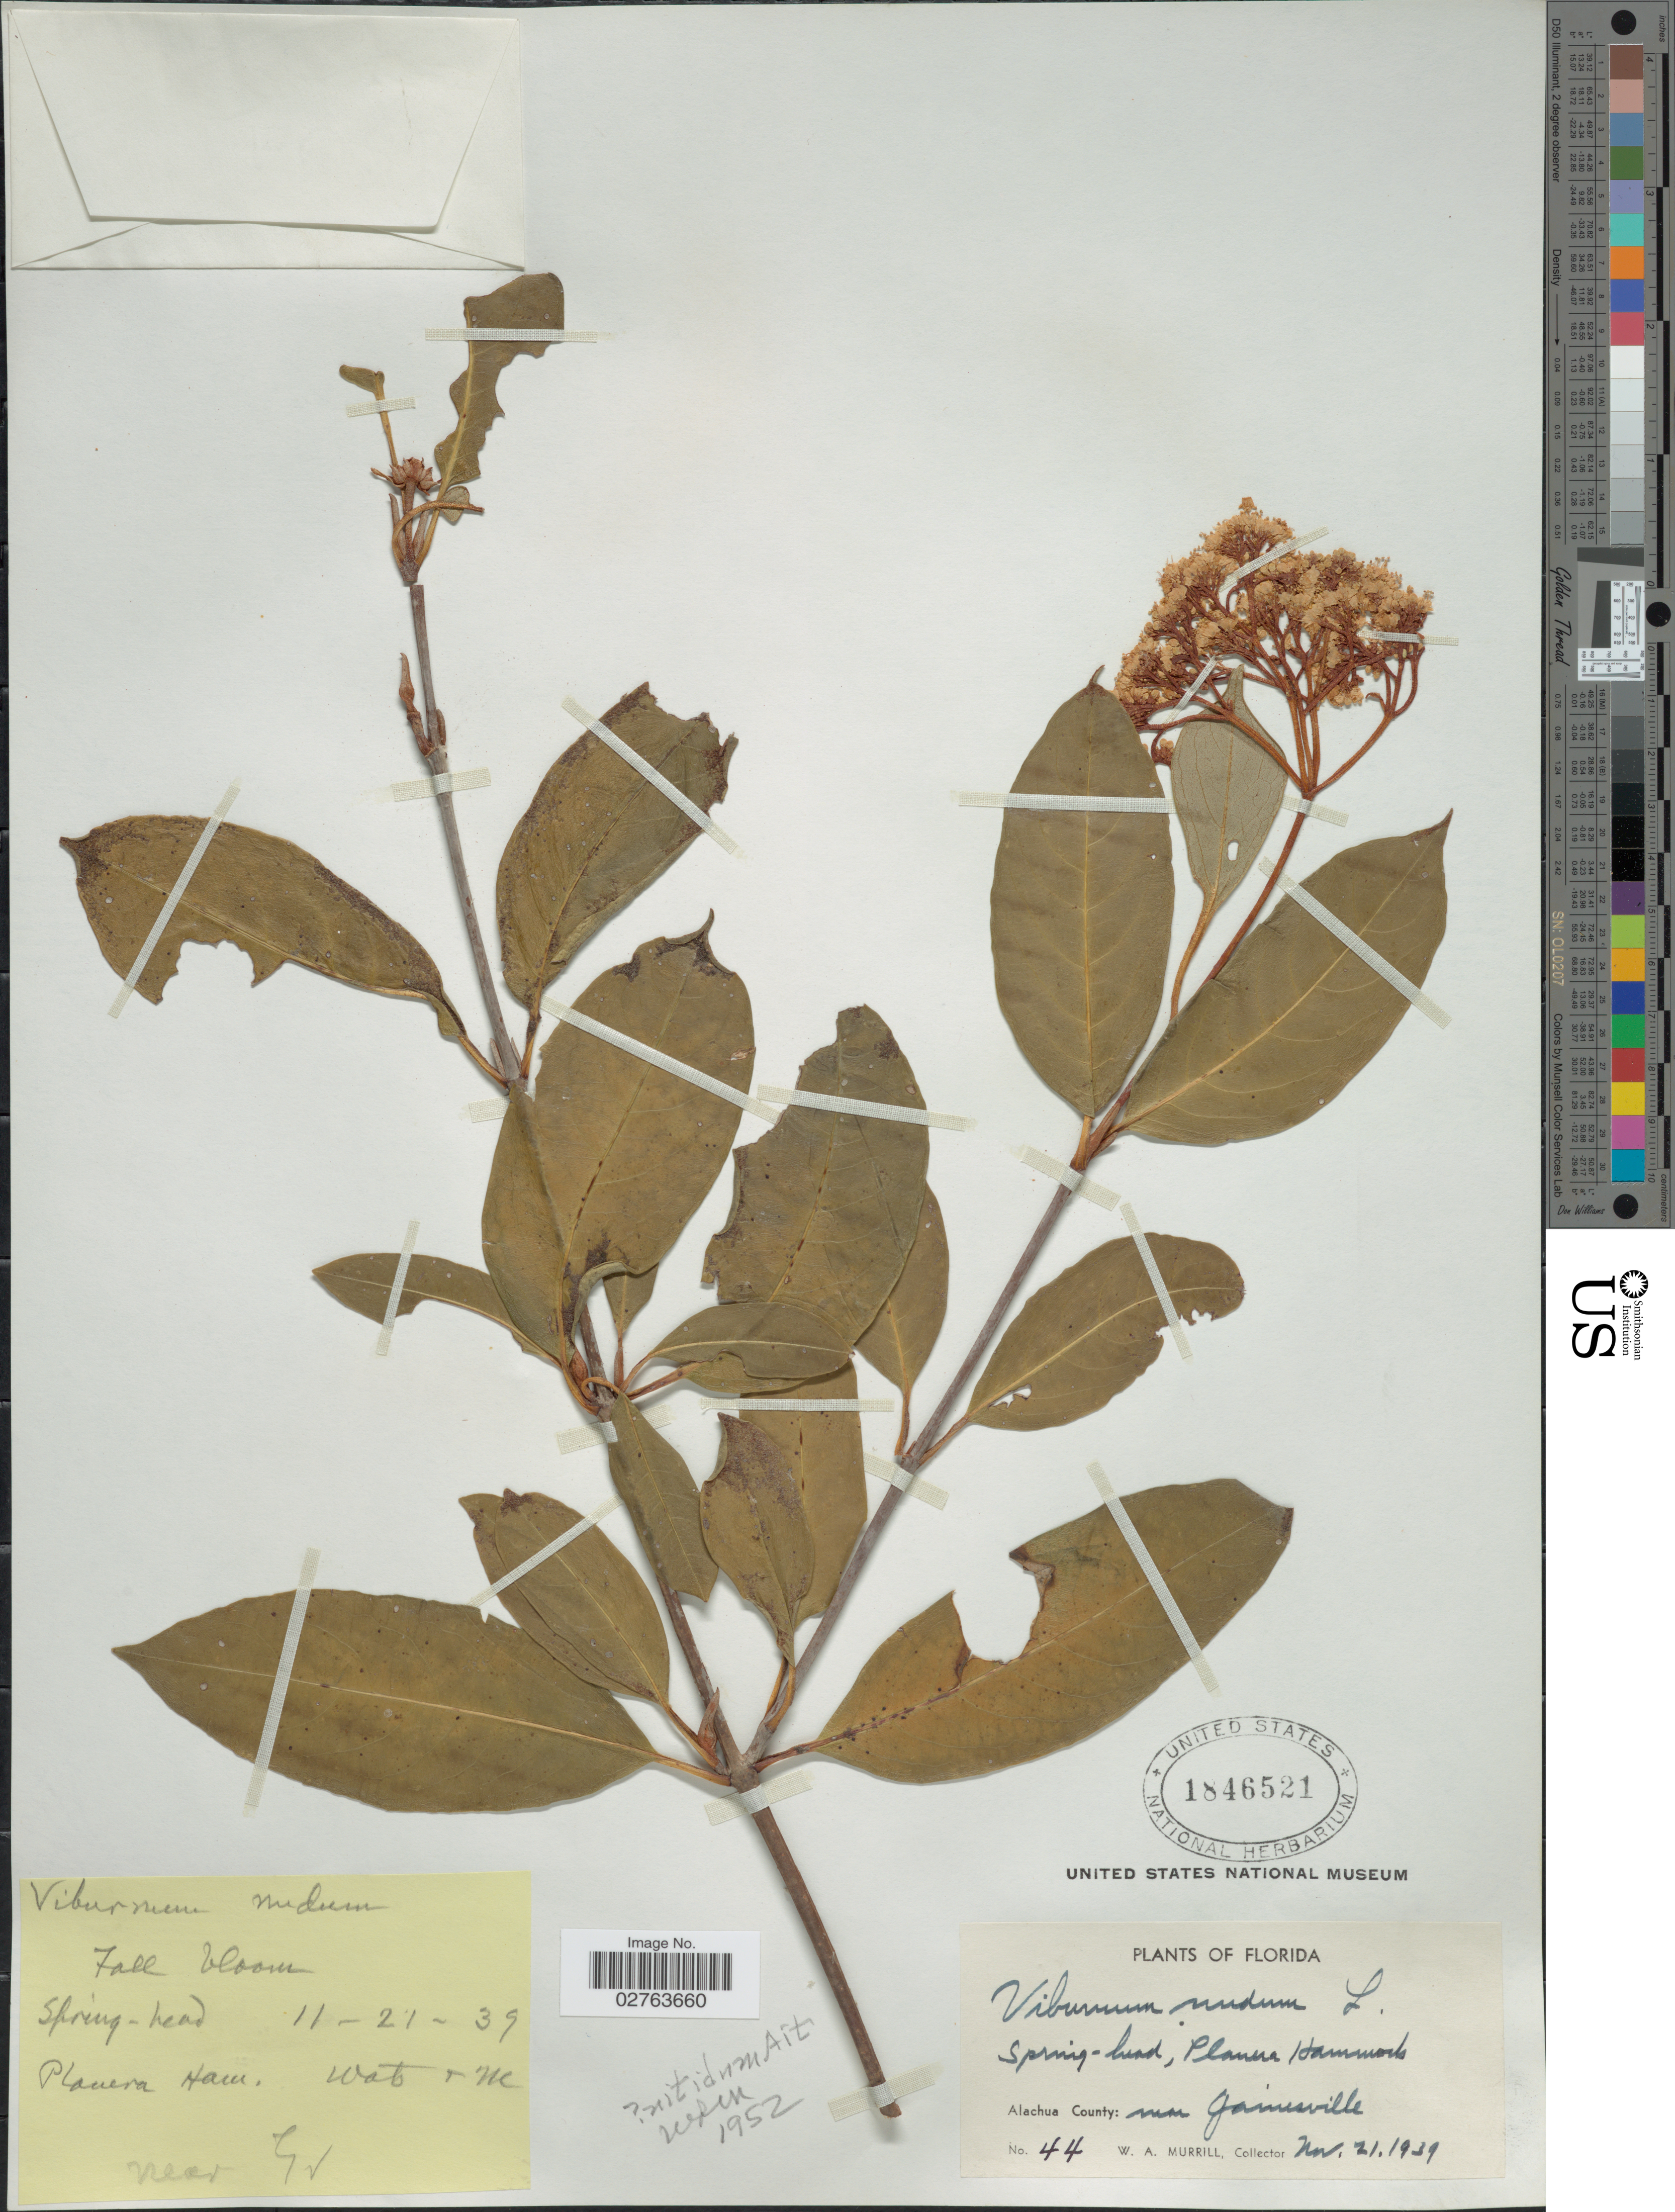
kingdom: Plantae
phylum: Tracheophyta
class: Magnoliopsida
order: Dipsacales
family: Viburnaceae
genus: Viburnum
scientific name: Viburnum nitidum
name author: Aiton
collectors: W. A. Murrill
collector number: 44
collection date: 1939-11-21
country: United States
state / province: Florida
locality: Spring-head, Planera Hammock. Alachua County: near Gainesville.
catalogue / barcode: US 1846521